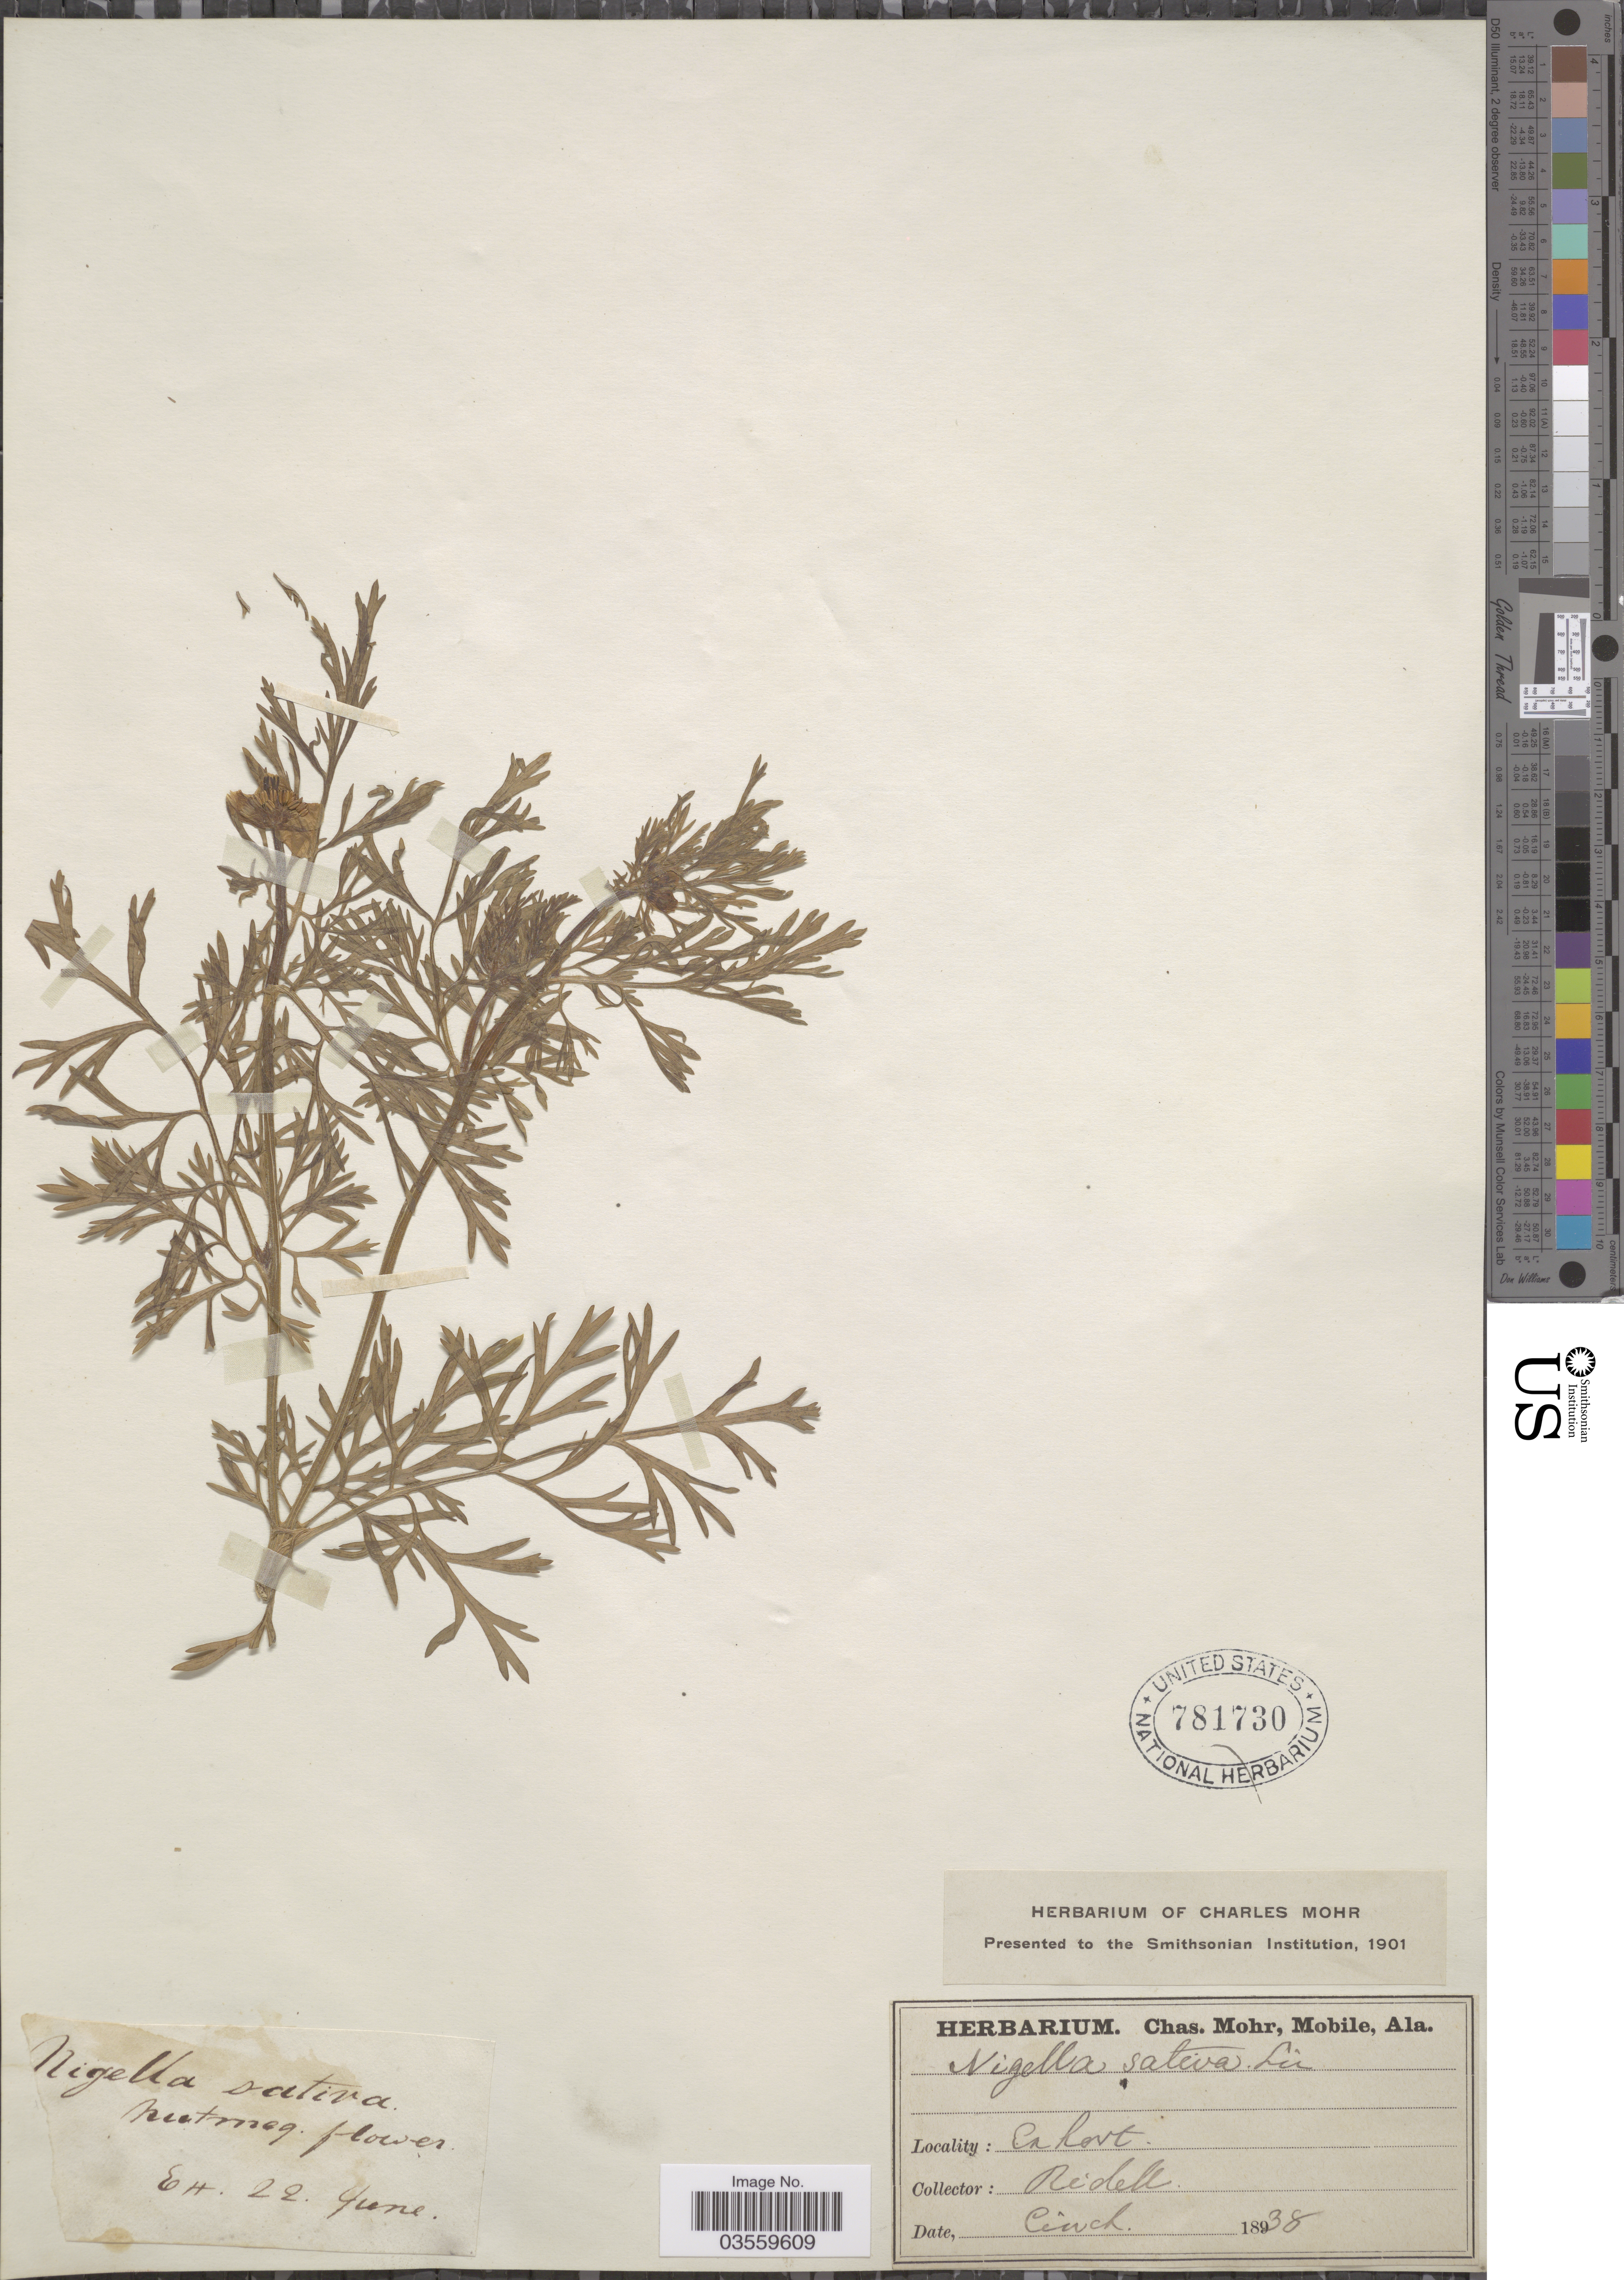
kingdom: Plantae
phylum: Tracheophyta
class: Magnoliopsida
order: Ranunculales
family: Ranunculaceae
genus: Nigella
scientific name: Nigella sativa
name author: L.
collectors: -. Ridell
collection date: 1838-06-22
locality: Cahovt [interpreted].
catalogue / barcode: US 781730